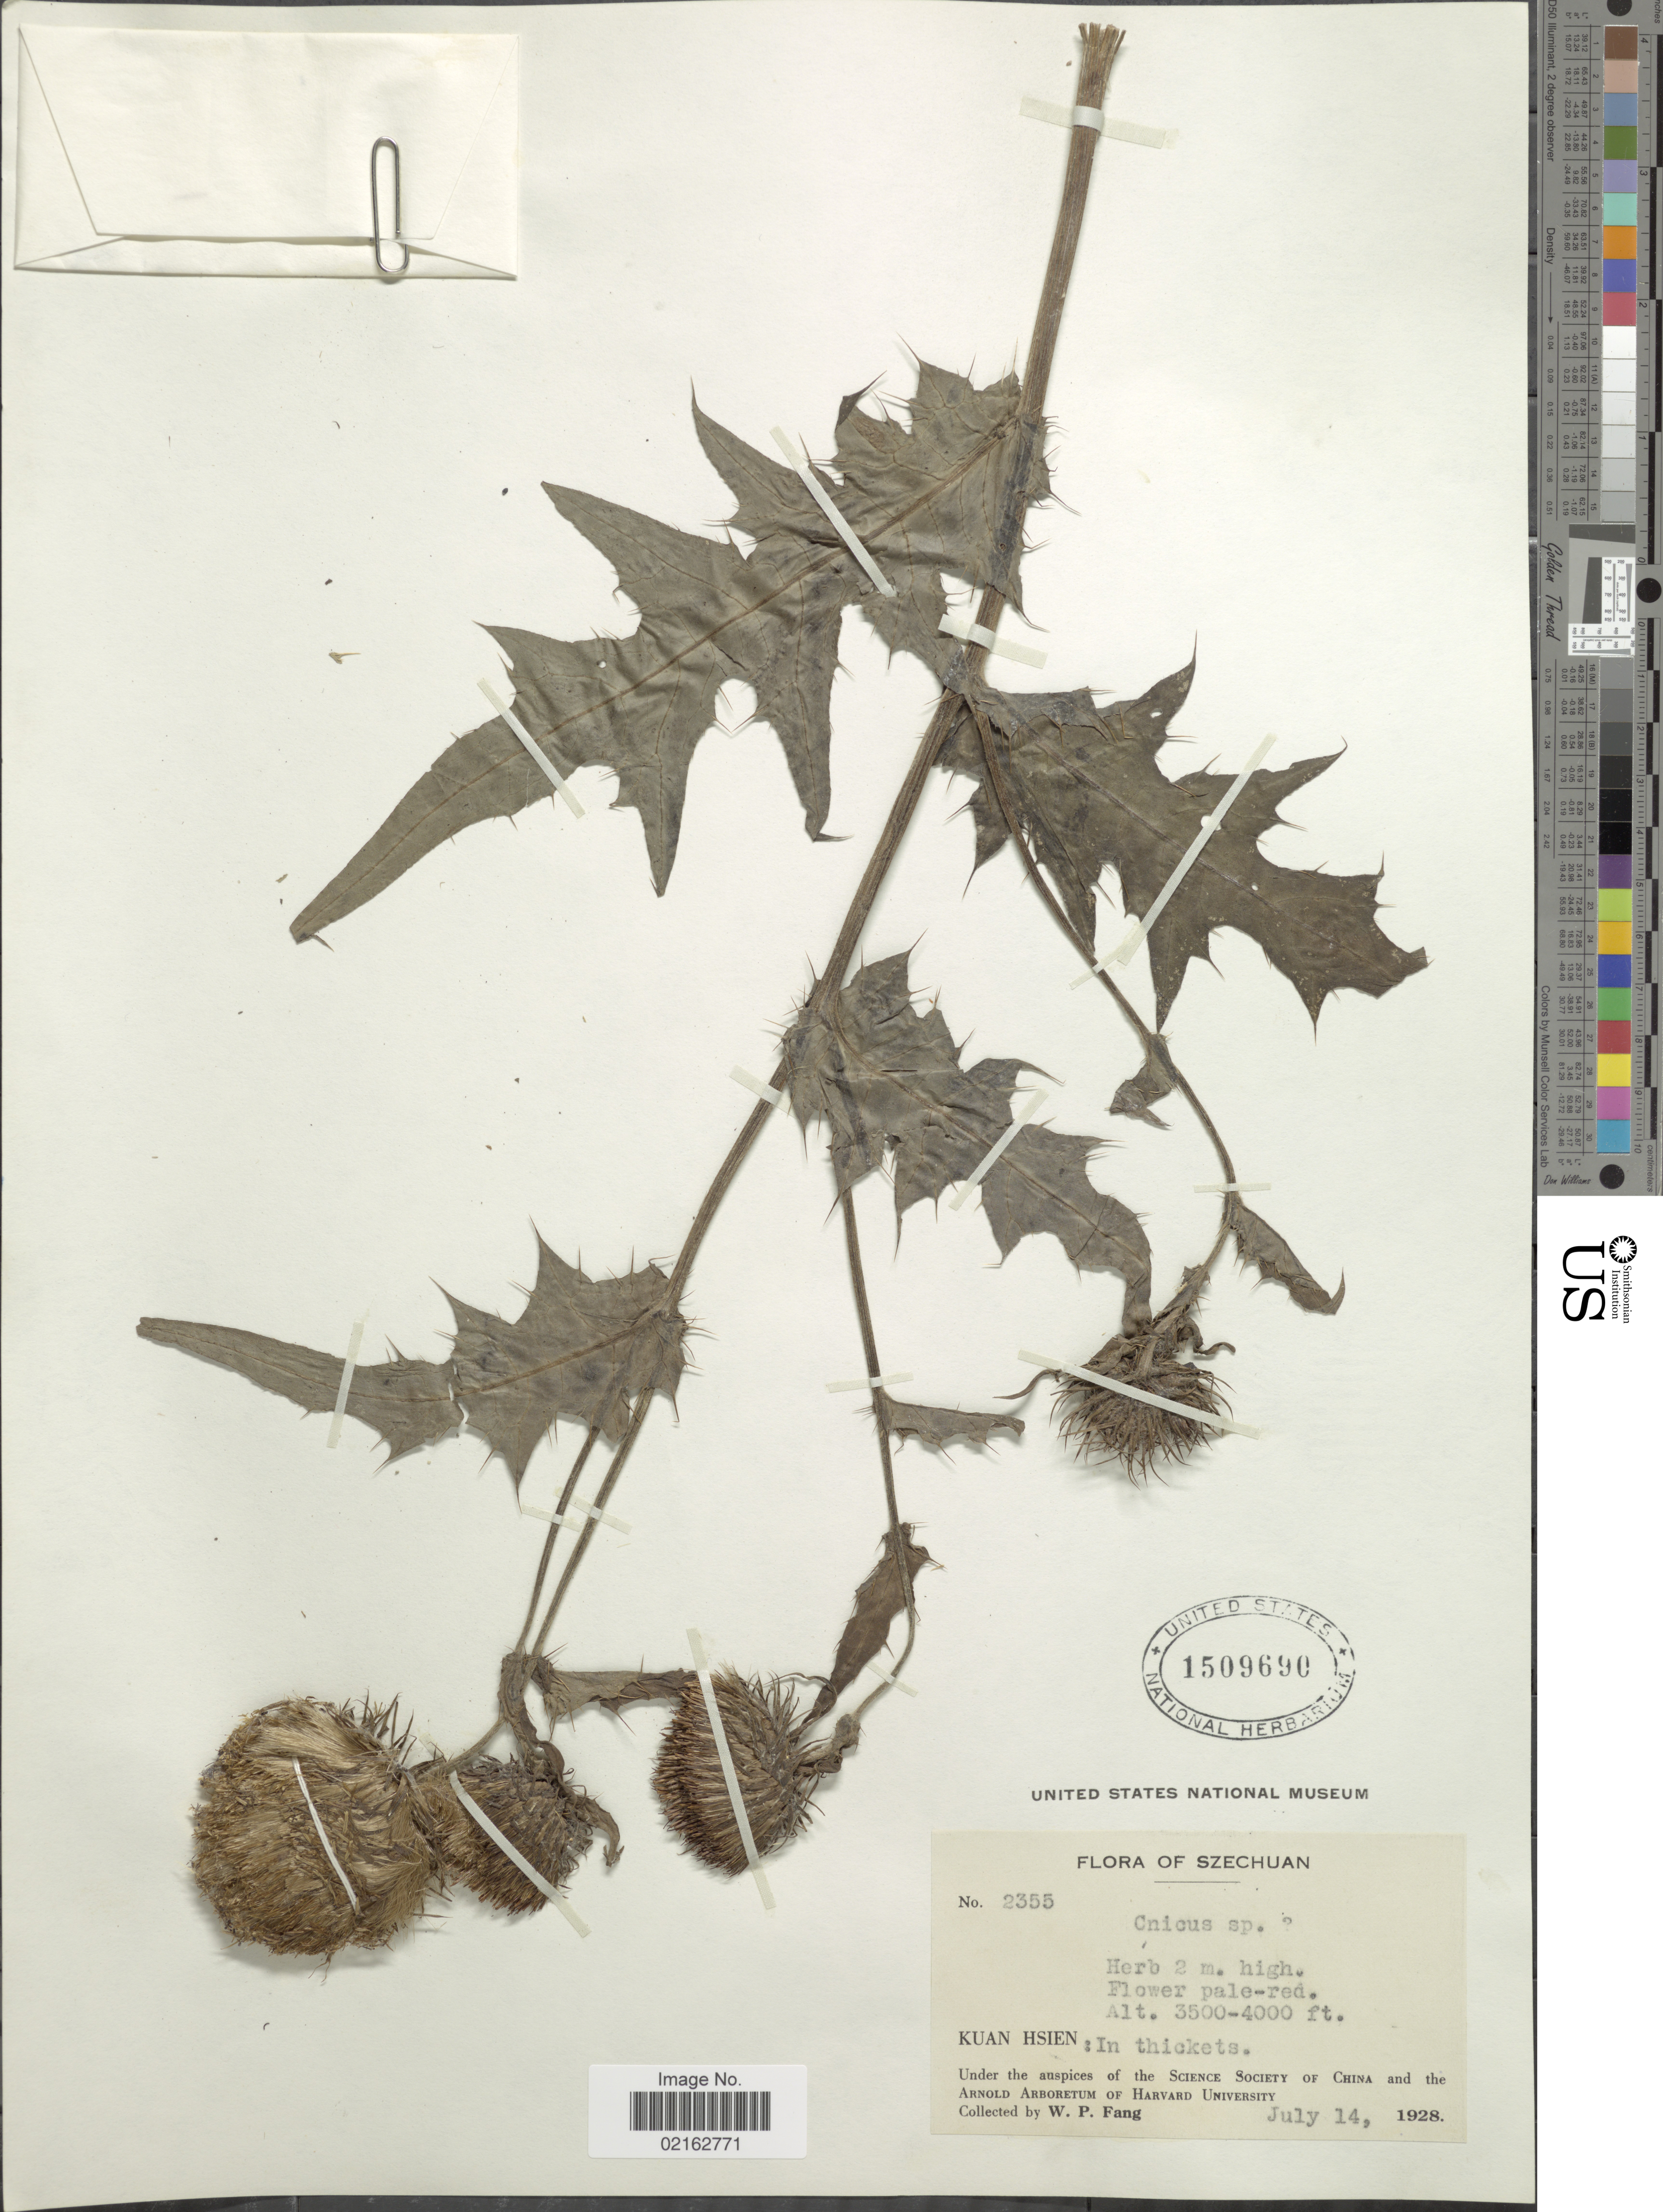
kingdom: Plantae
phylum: Tracheophyta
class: Magnoliopsida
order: Asterales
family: Asteraceae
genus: Cirsium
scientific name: Cirsium sp.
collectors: W. P. Fang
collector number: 2355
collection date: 1928-07-14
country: China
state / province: Sichuan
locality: Szechuan. Kuan Hsien: In thickets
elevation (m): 1067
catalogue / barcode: US 1509690